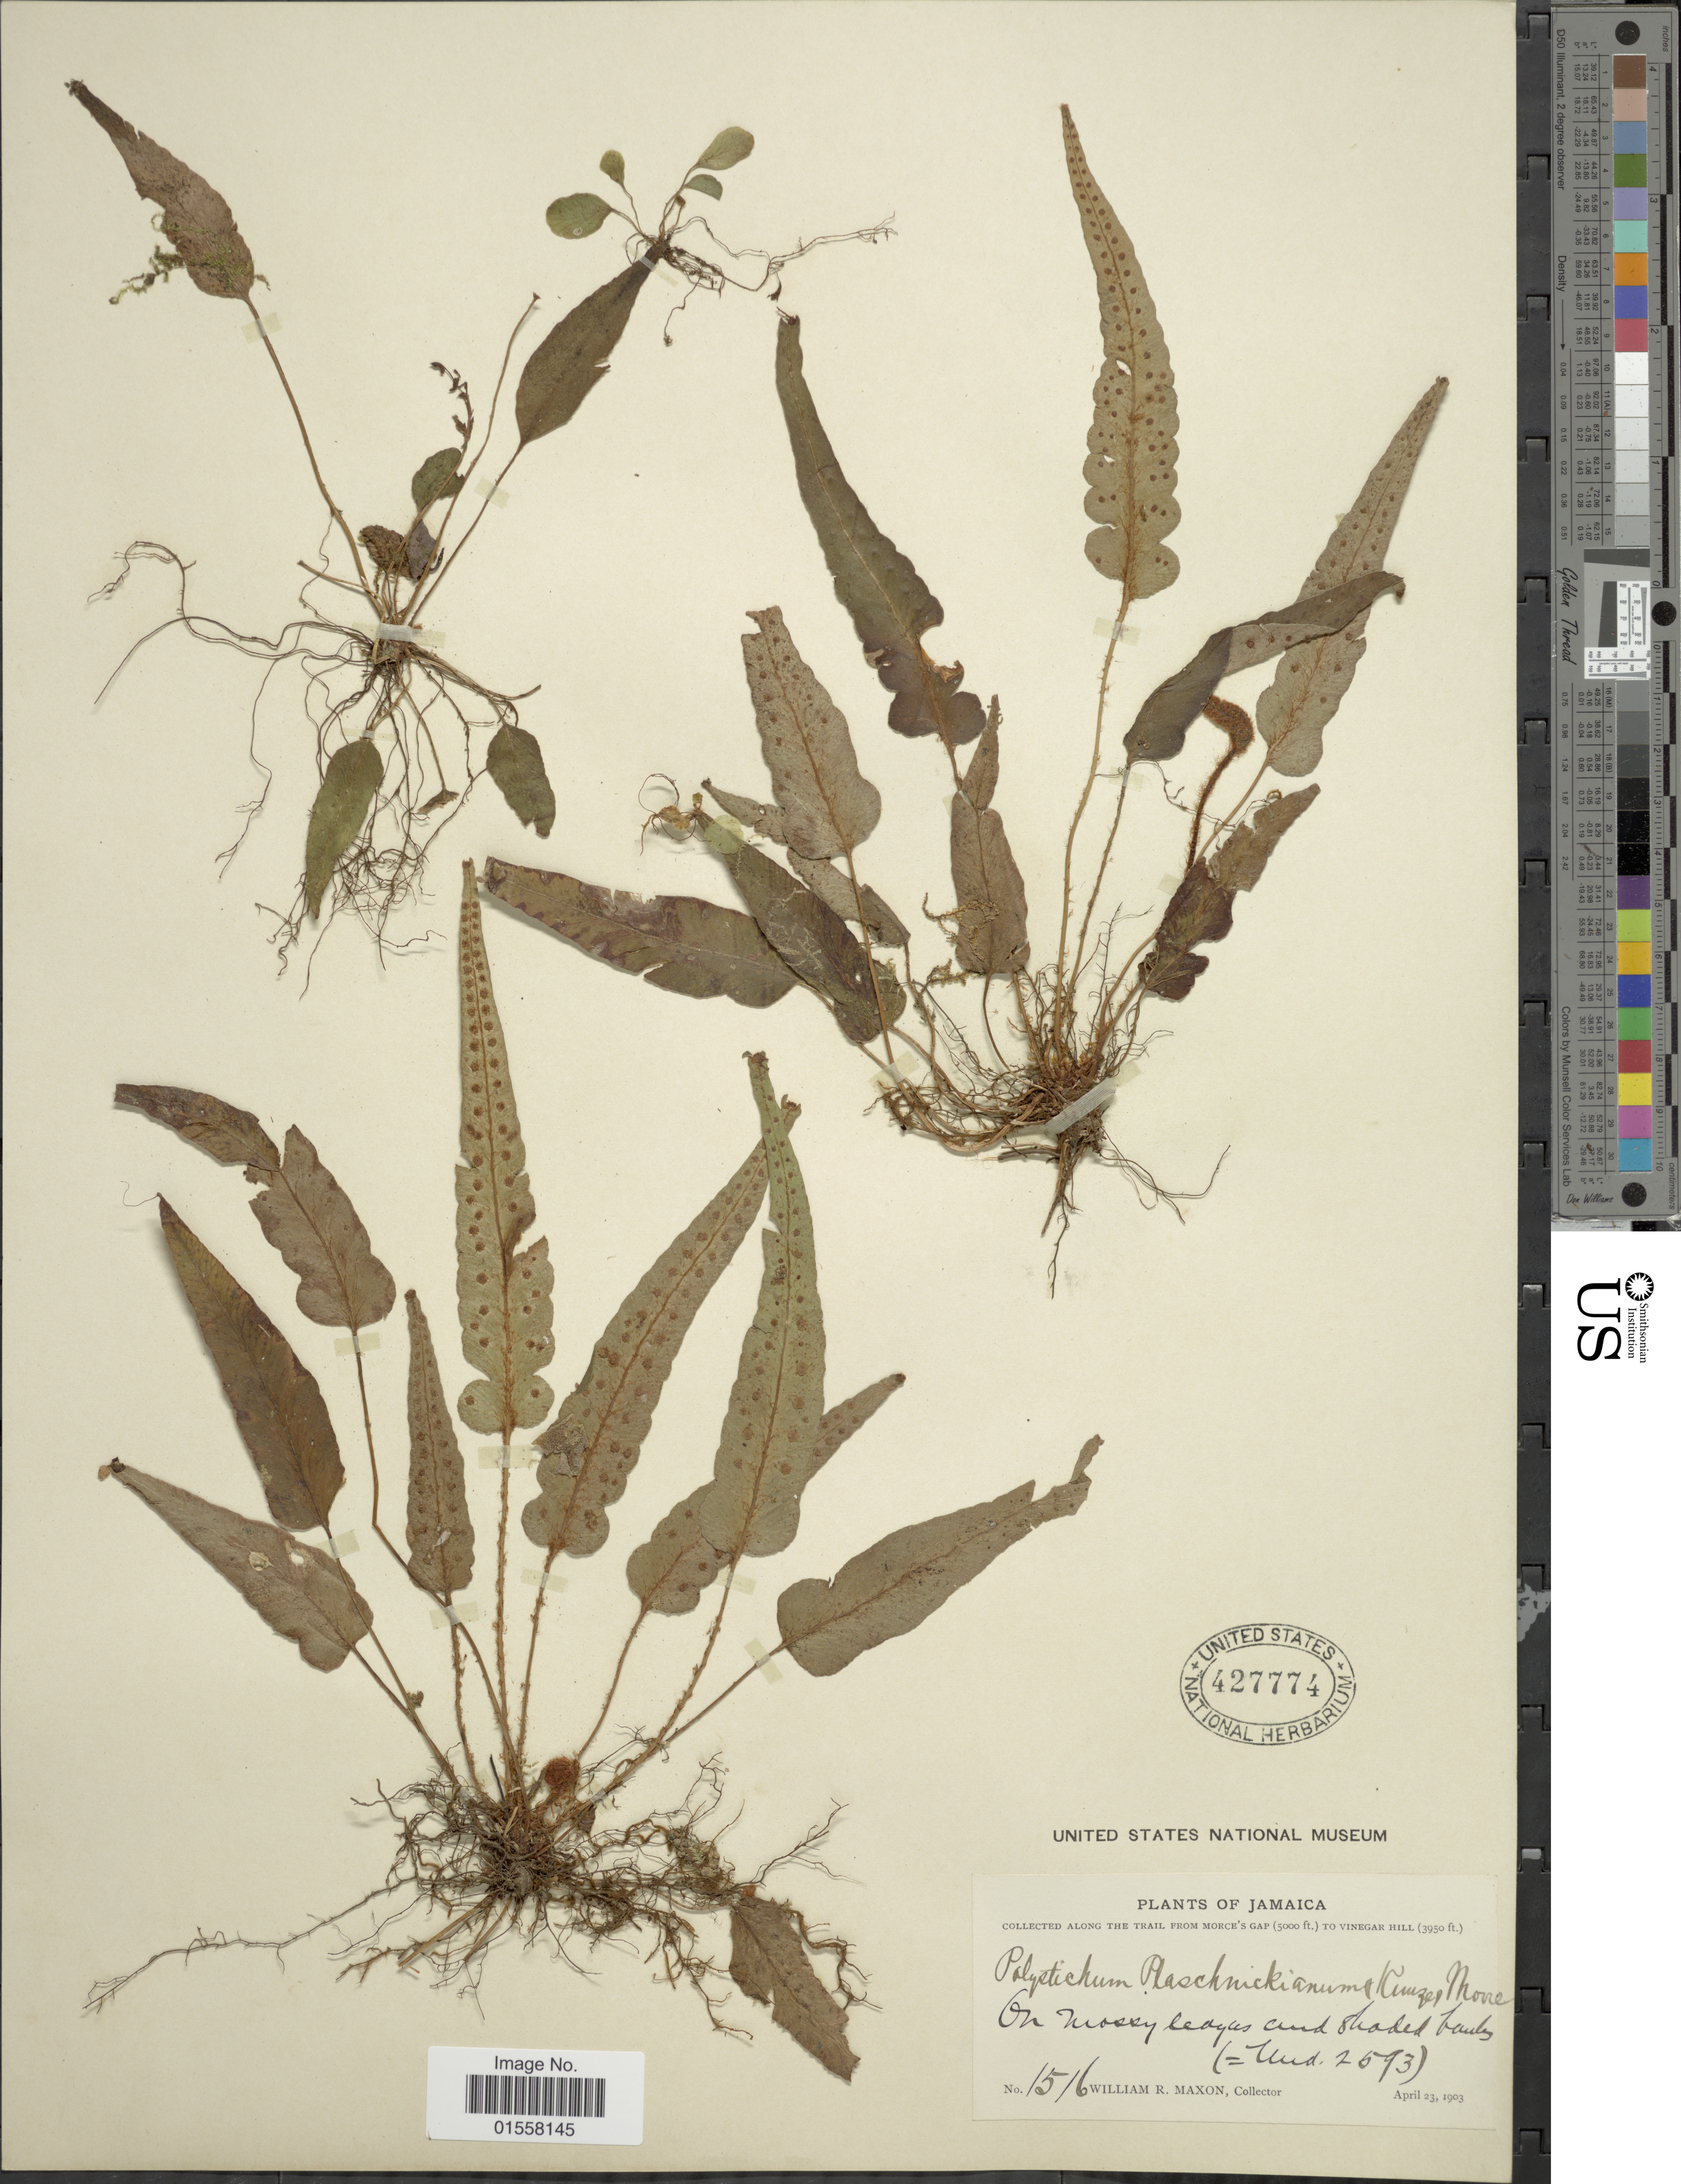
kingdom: Plantae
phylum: Tracheophyta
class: Polypodiopsida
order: Polypodiales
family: Dryopteridaceae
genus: Polystichum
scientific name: Polystichum plaschnickianum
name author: (Kunze) Moore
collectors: W. R. Maxon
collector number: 1516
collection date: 1903-04-23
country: Jamaica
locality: Along the trail from Morce's Gap, to Vinegar Hill.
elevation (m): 1204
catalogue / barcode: US 427774